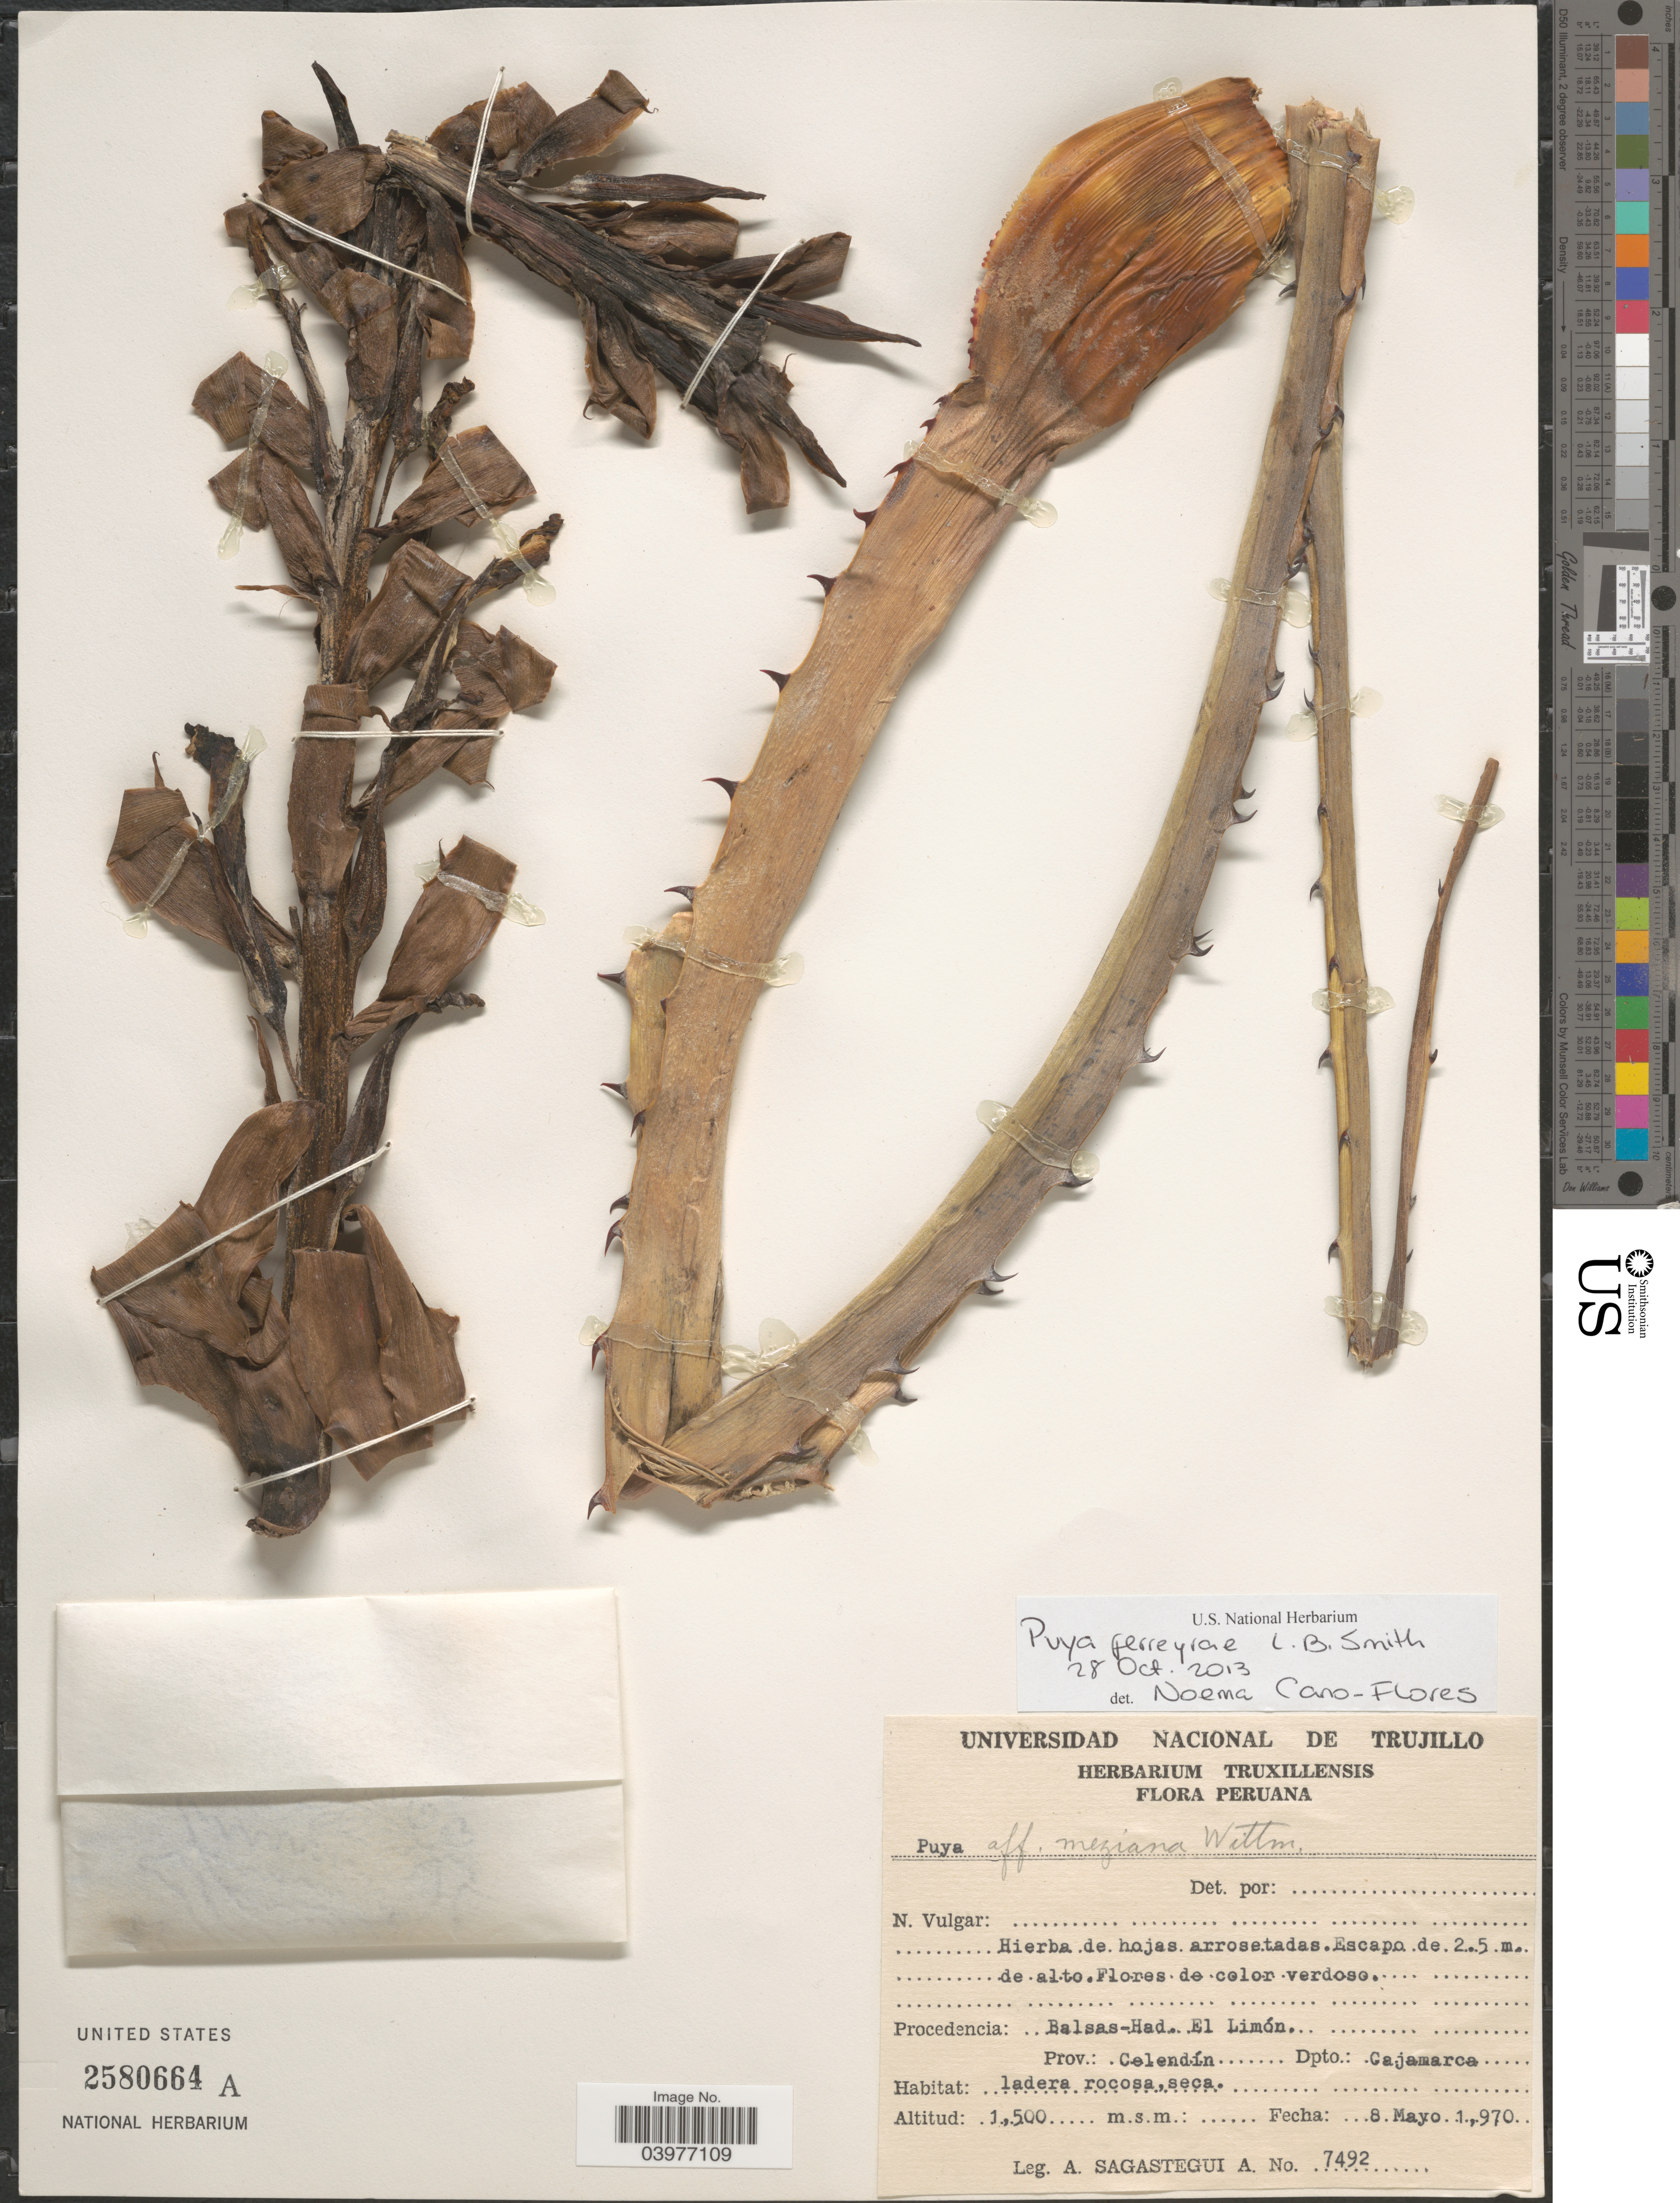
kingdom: Plantae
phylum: Tracheophyta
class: Liliopsida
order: Poales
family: Bromeliaceae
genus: Puya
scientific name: Puya ferreyrae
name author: L.B. Sm.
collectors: A. Sagástegui A.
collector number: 7492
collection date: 1970-05-08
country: Peru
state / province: Cajamarca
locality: Procedencia: Balsas-Had. El Limón. Prov.: Celendín. Dpto.: Cajamarca.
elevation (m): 1500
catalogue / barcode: US 2580664A